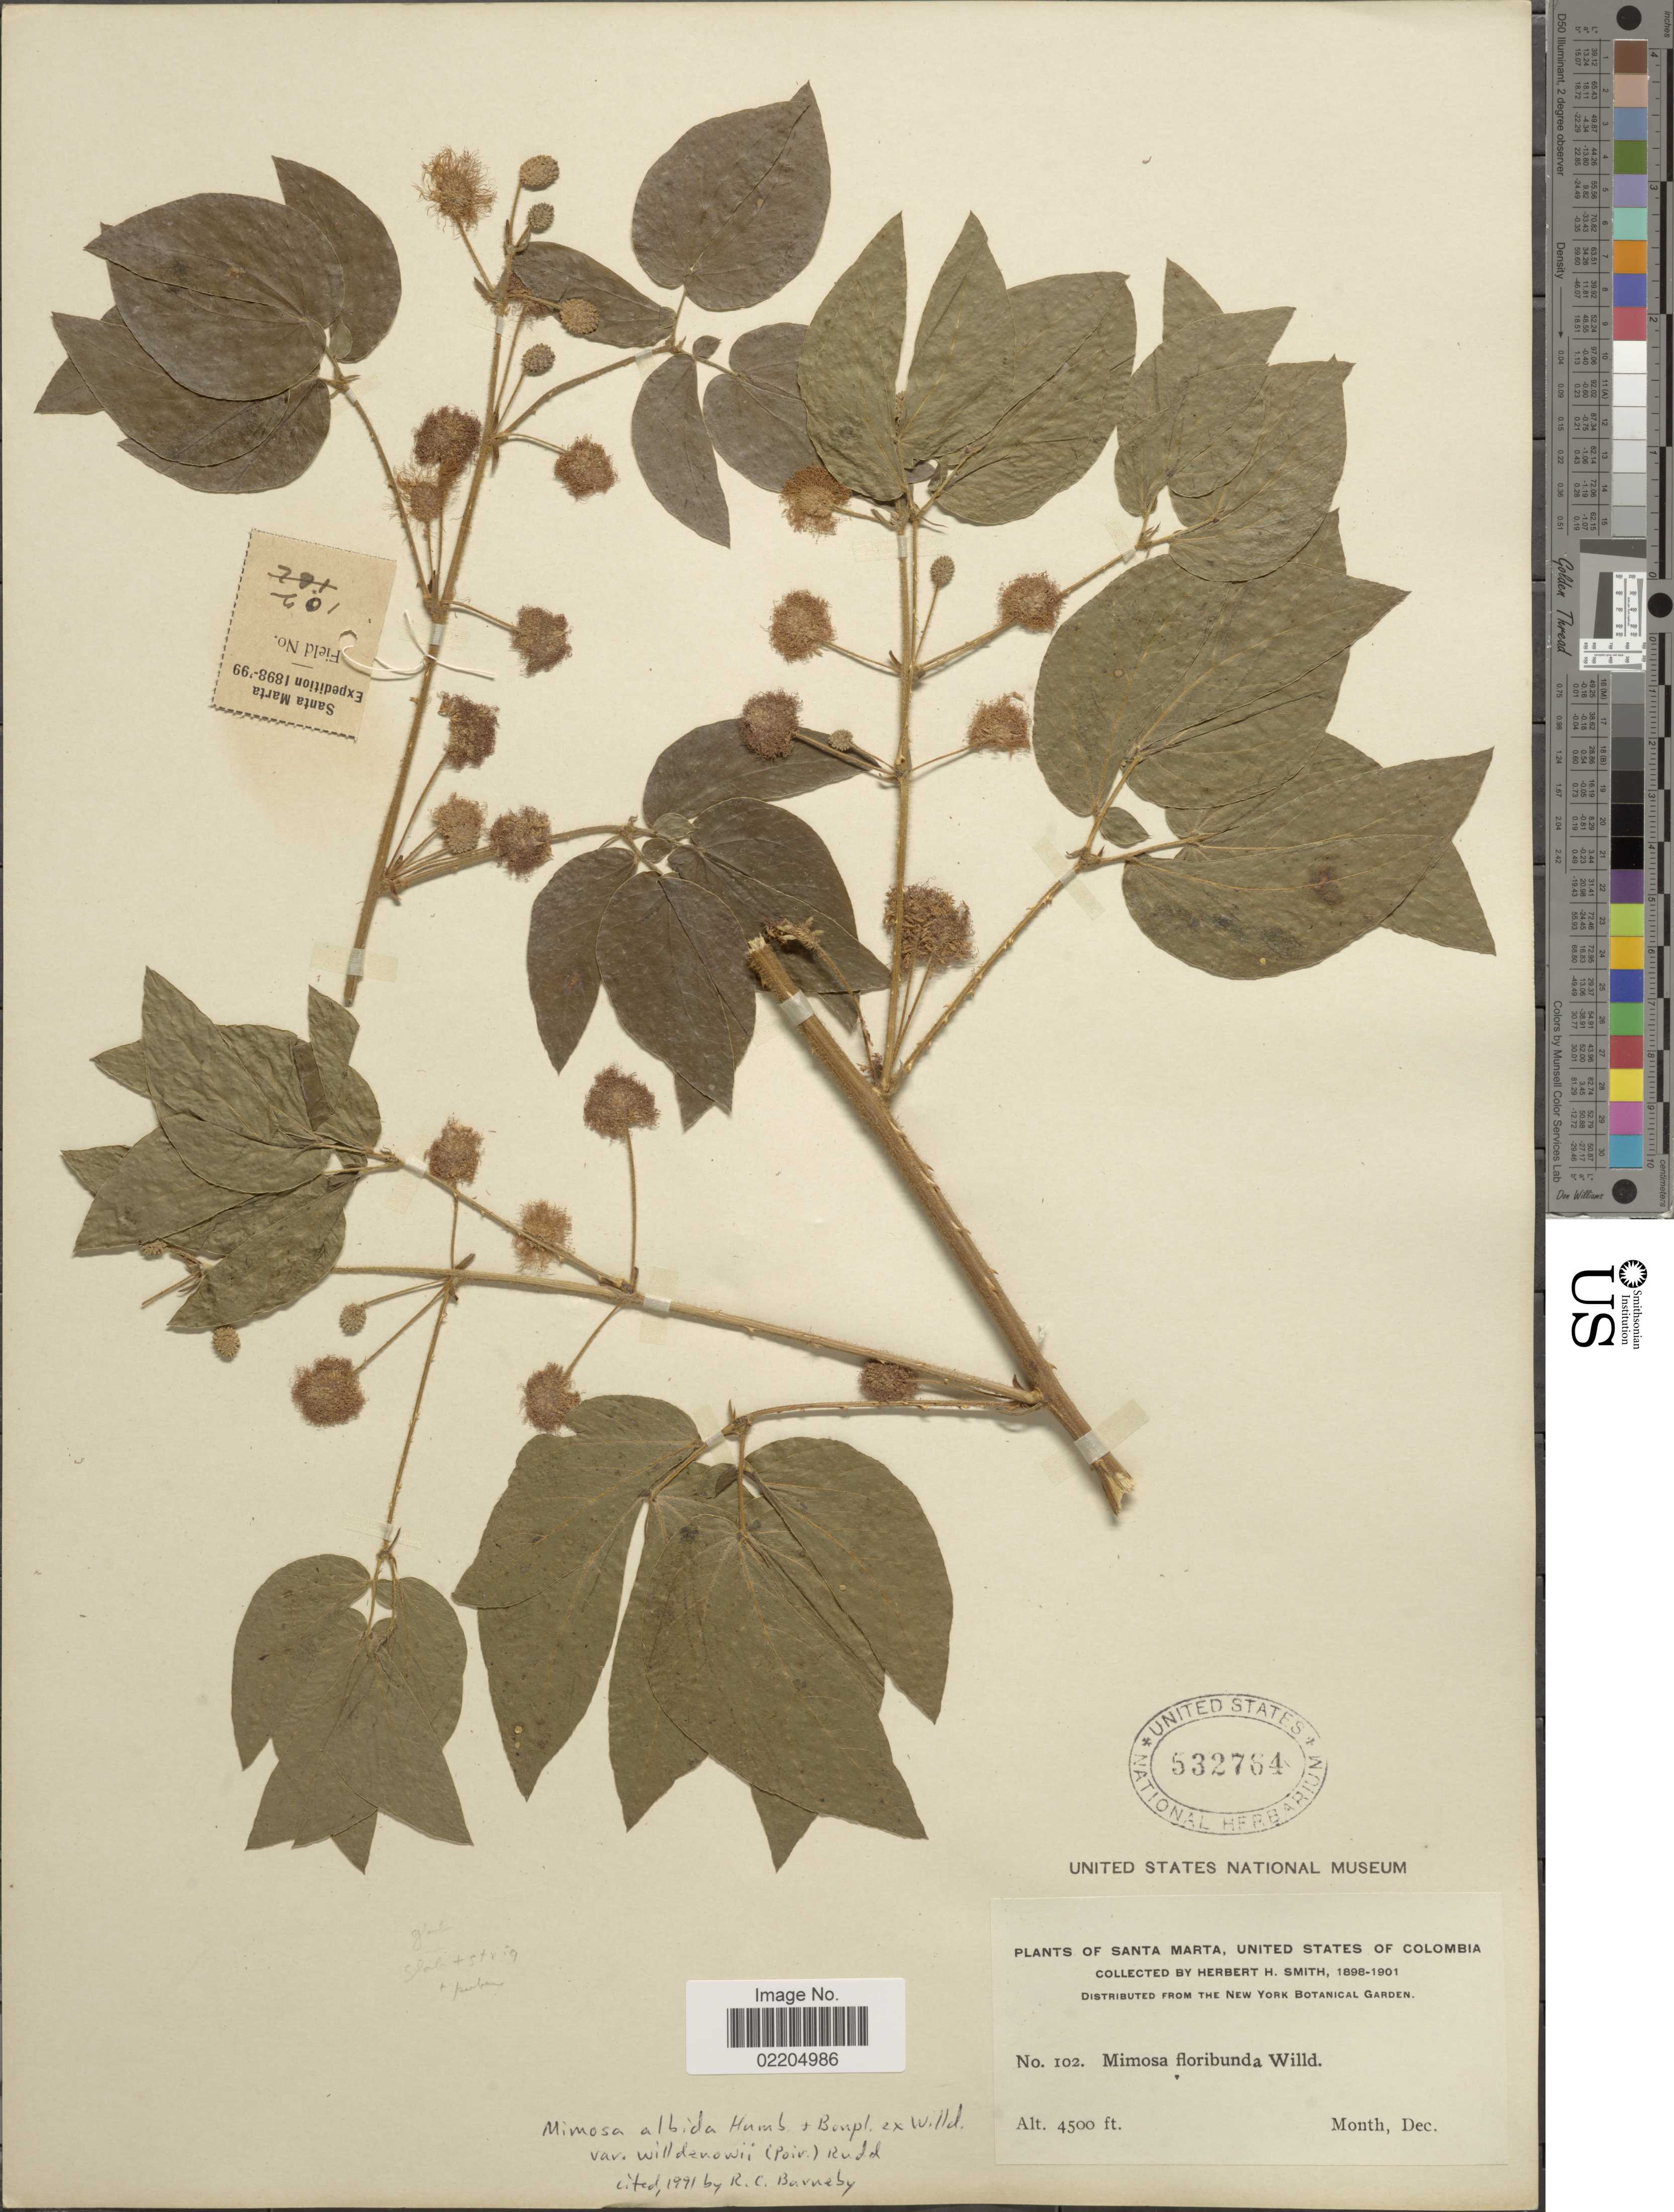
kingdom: Plantae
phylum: Tracheophyta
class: Magnoliopsida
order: Fabales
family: Fabaceae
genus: Mimosa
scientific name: Mimosa albida var. willdenowii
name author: (Poir.) Rudd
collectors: Herbert H. Smith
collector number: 102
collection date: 1898-12/1901-12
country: Colombia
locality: Santa Marta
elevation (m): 1372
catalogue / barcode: US 532764